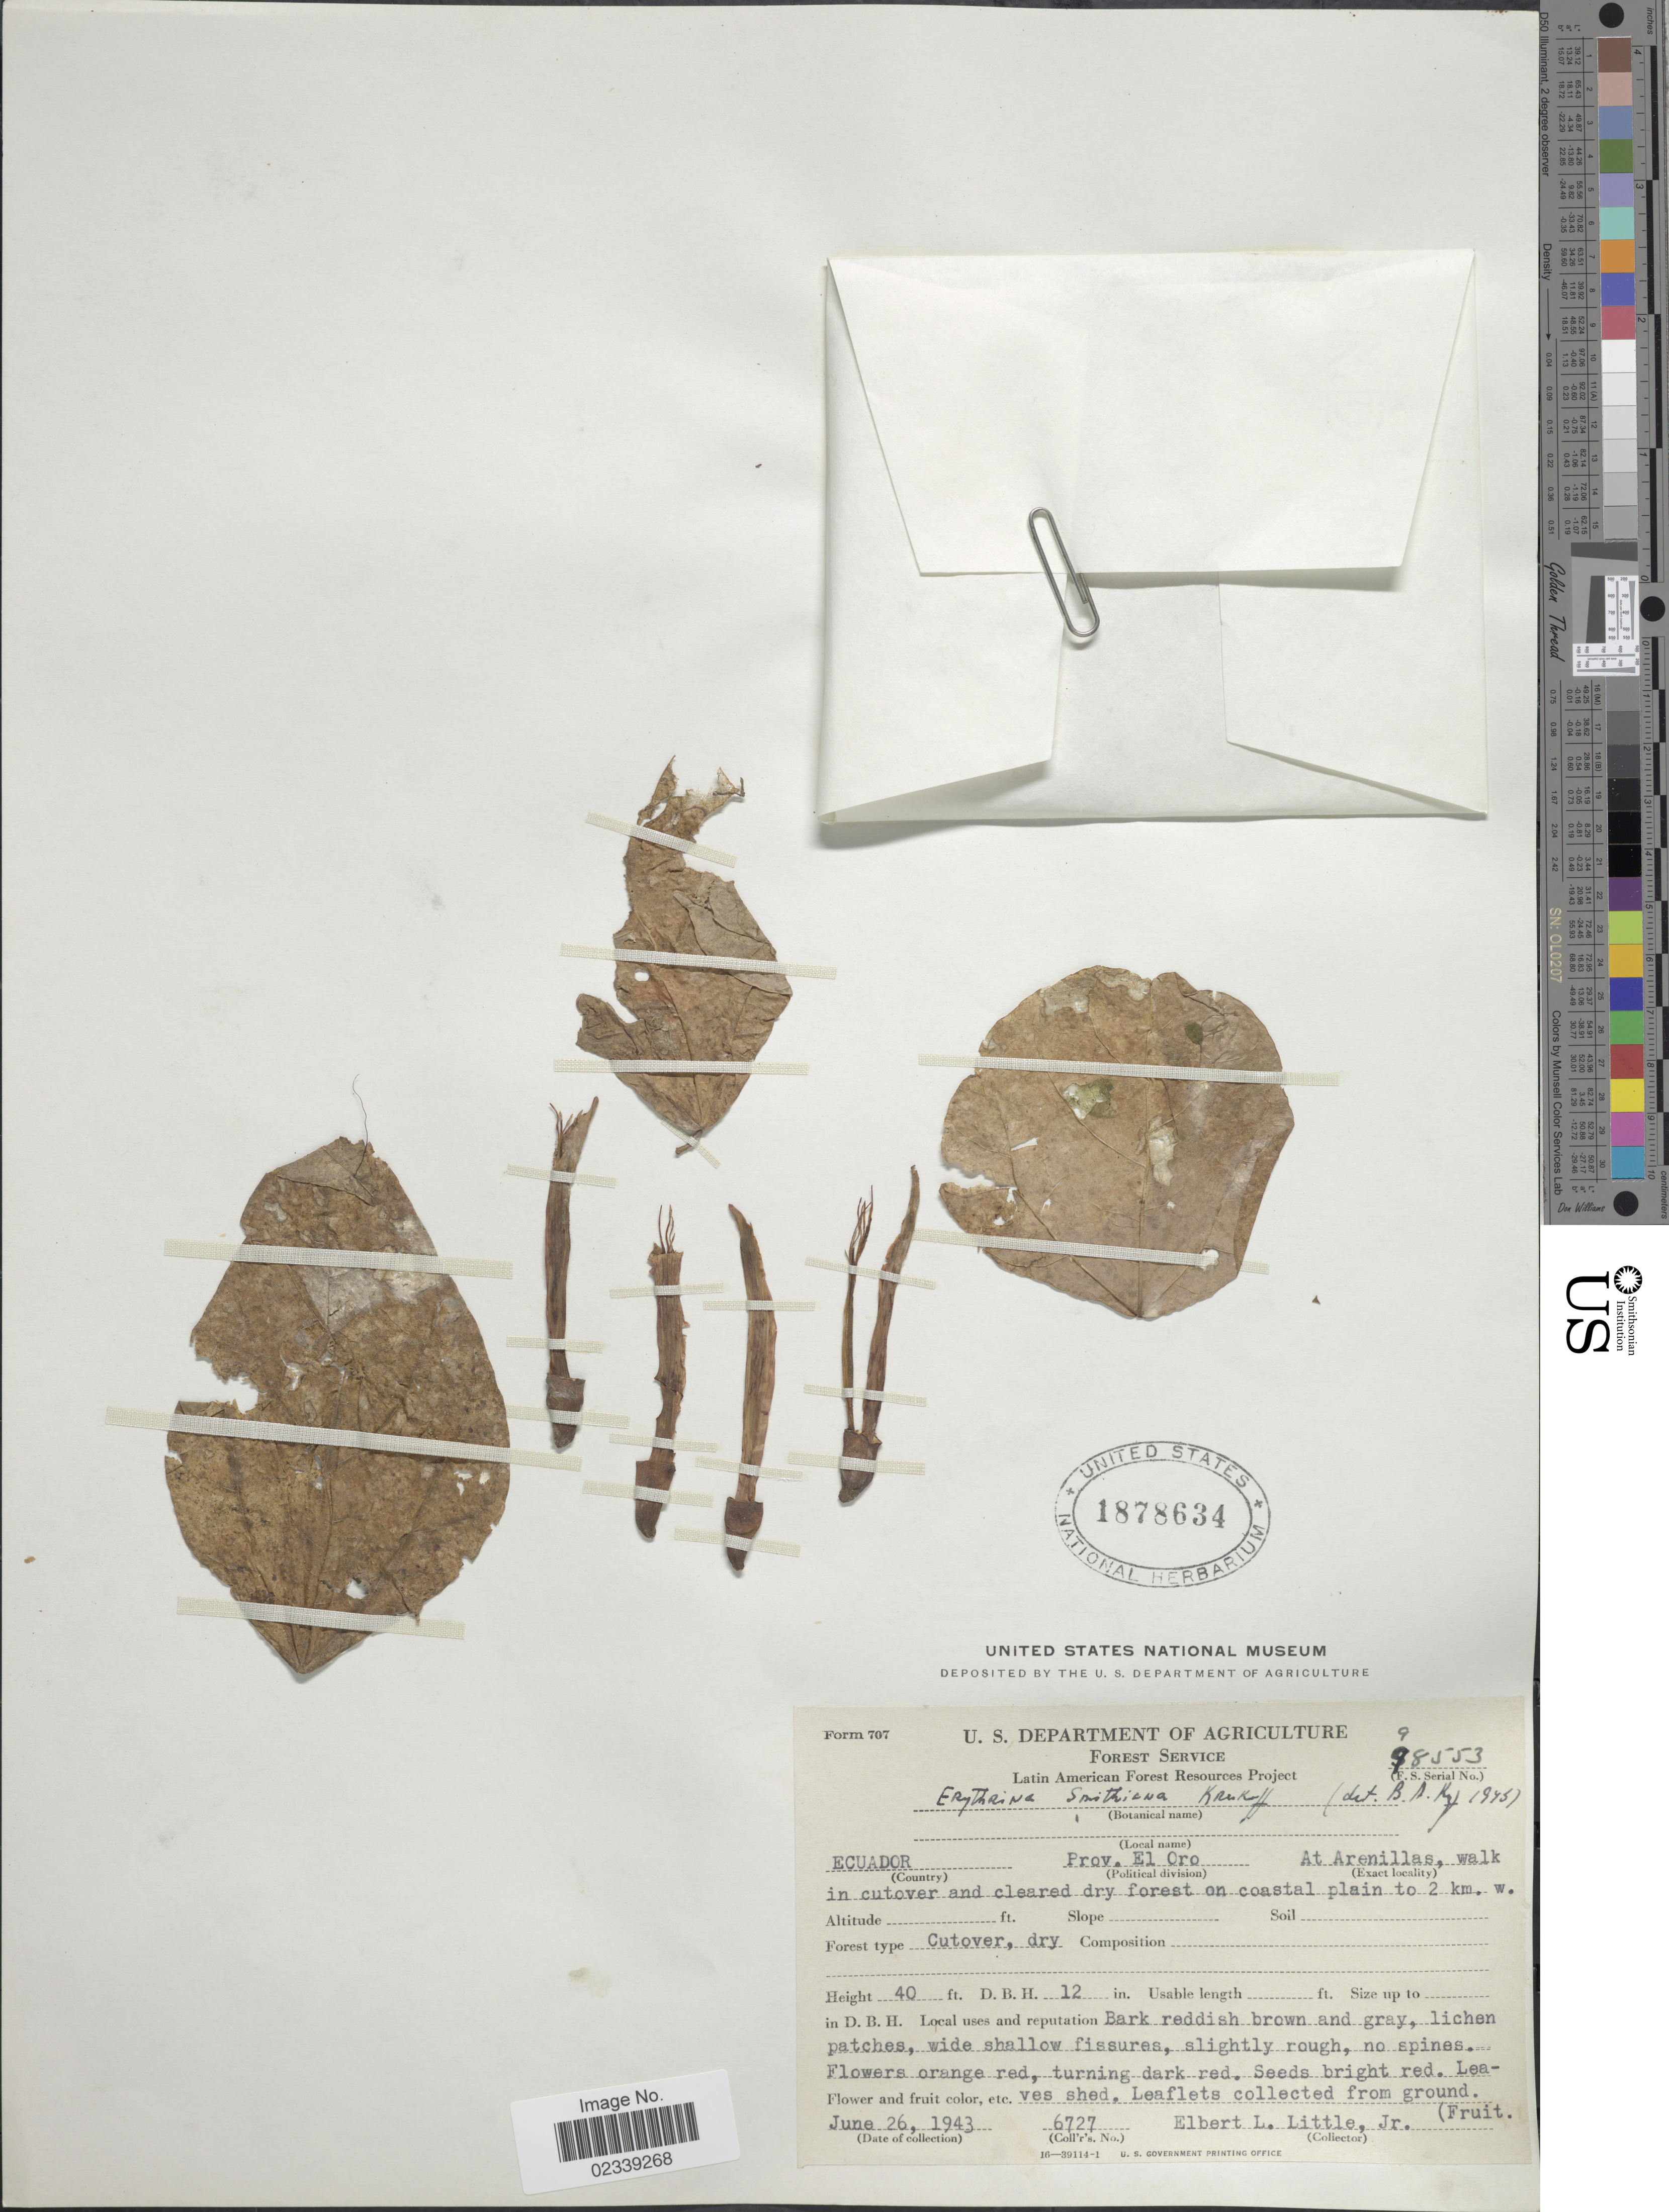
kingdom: Plantae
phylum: Tracheophyta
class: Magnoliopsida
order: Fabales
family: Fabaceae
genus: Erythrina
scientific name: Erythrina smithiana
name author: Krukoff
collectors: E. L. Little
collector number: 6727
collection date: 1943-06-26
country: Ecuador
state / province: El Oro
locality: At Arenillas, walk in cutover and cleared dry forest on coastal plain to 2 km. w.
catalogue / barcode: US 1878634